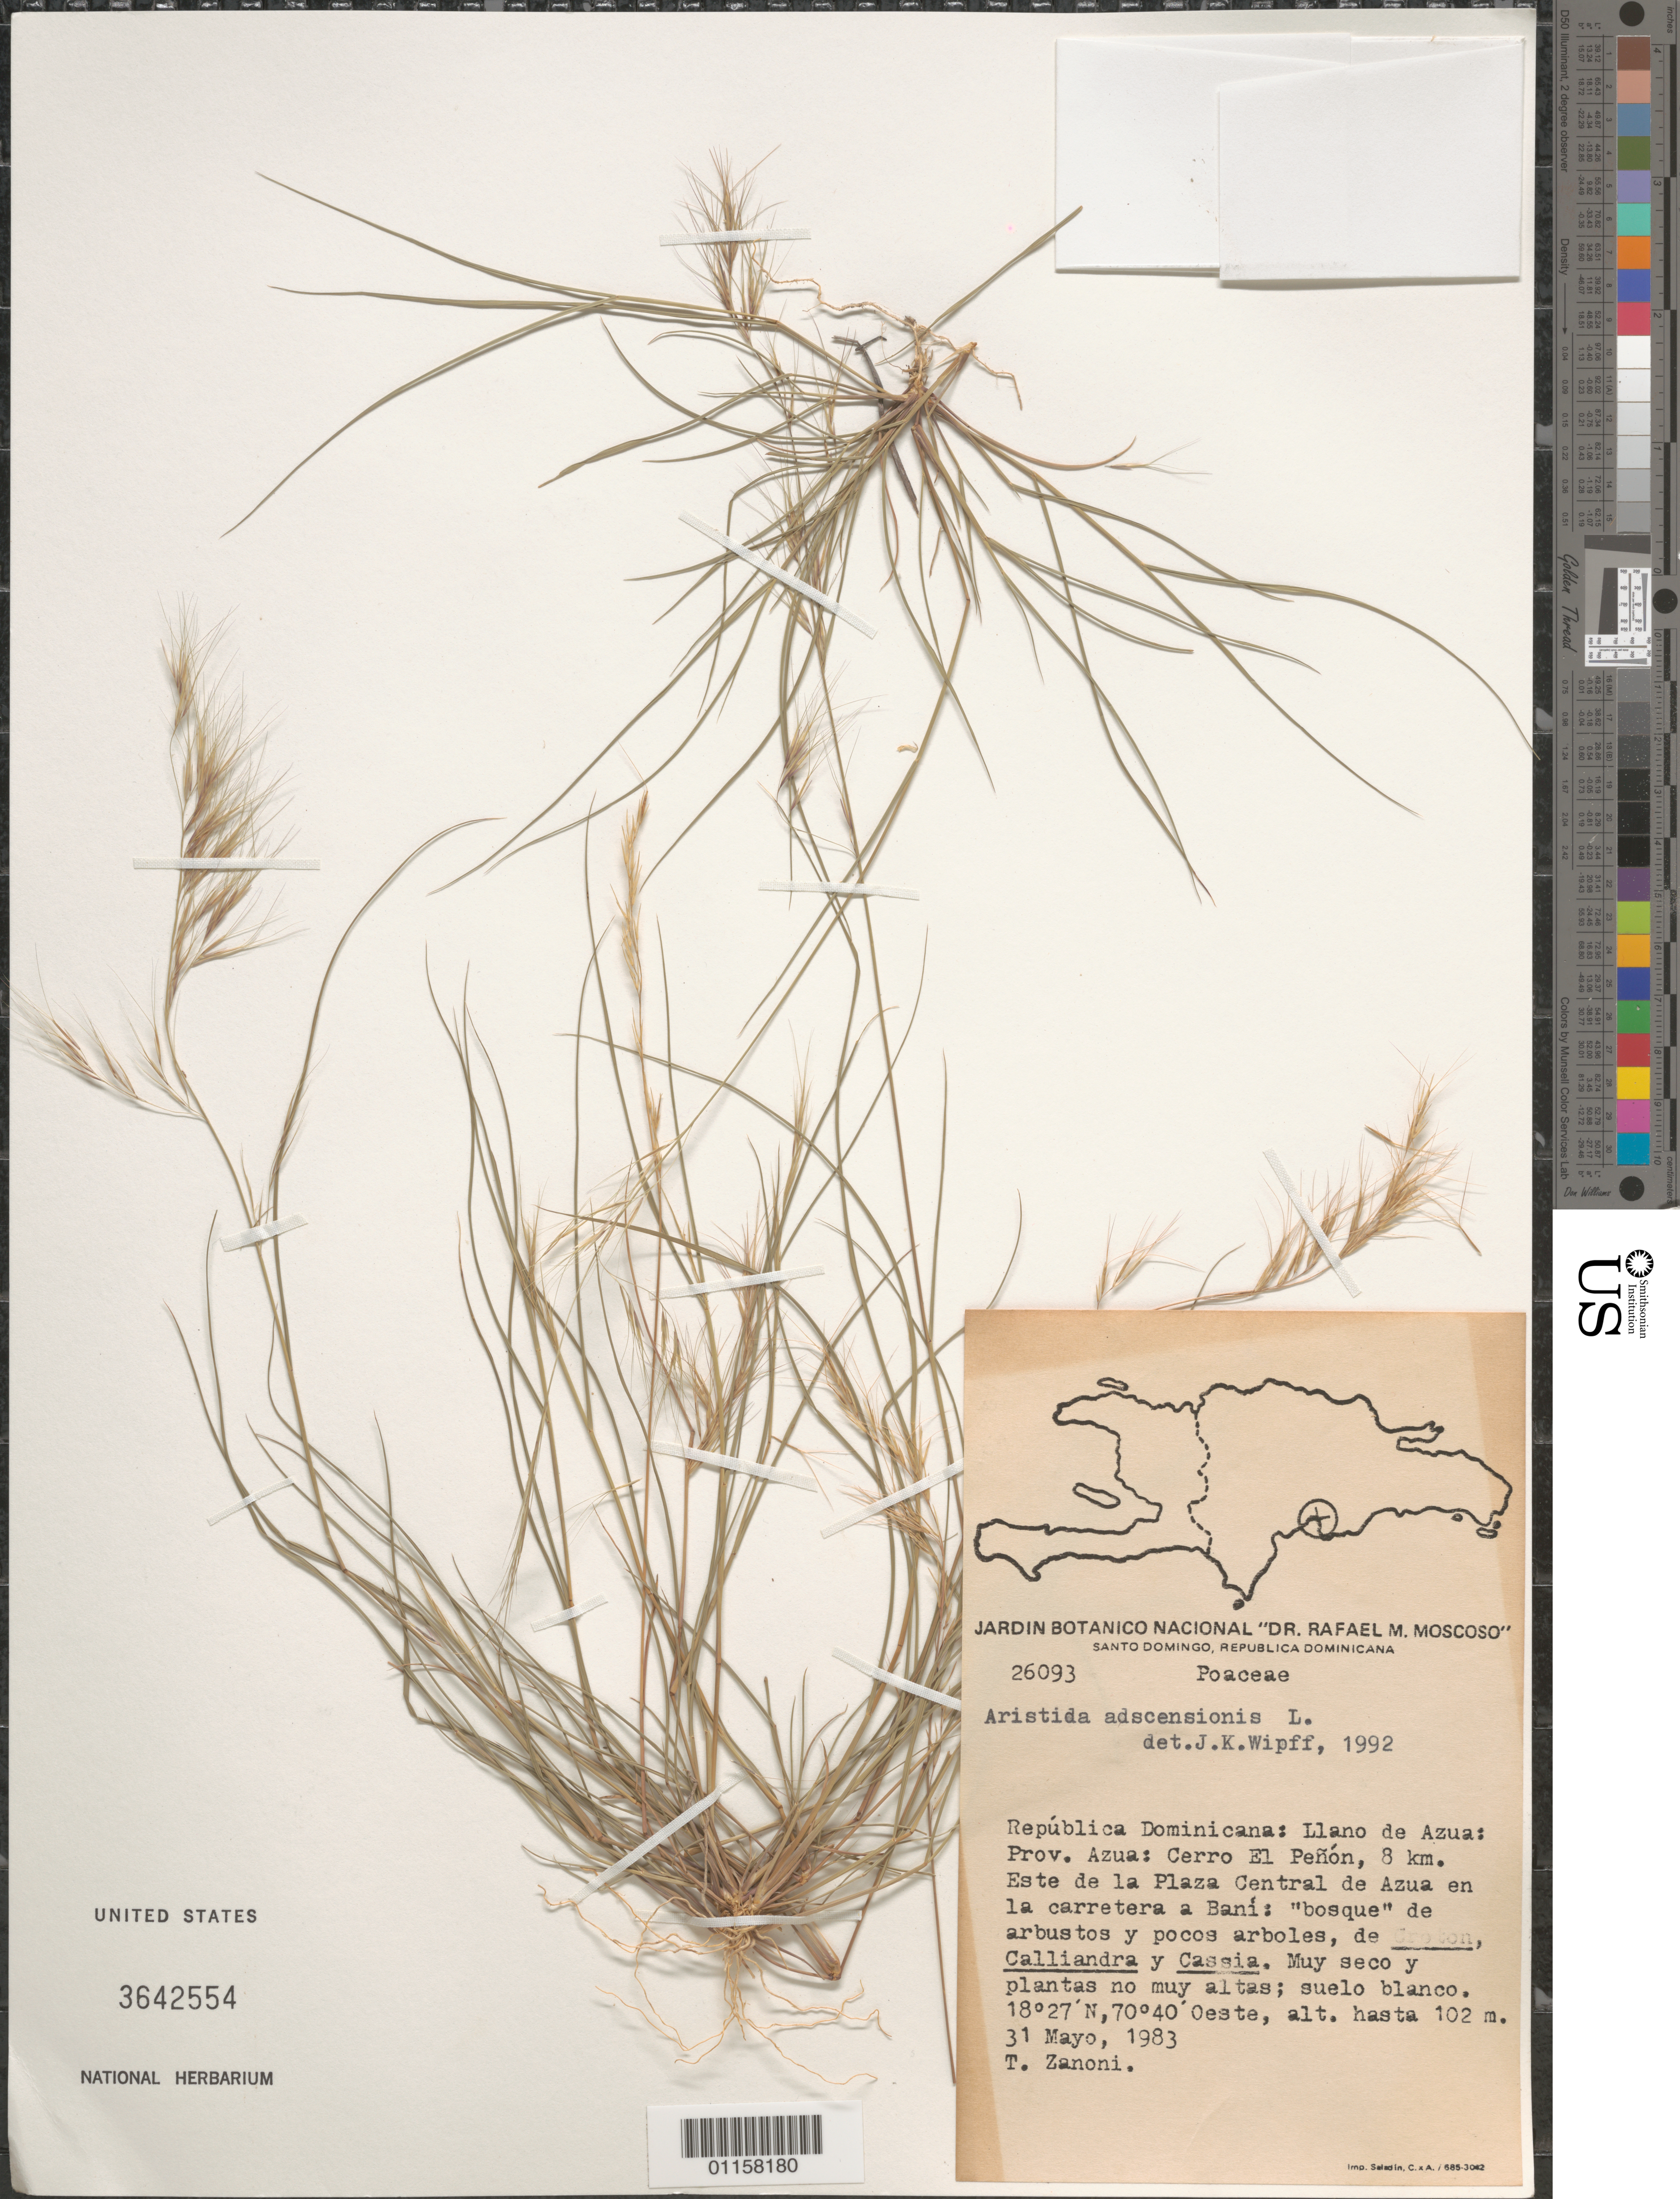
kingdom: Plantae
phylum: Tracheophyta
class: Liliopsida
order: Poales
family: Poaceae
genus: Aristida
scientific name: Aristida adscensionis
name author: L.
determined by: Wipff, J. K.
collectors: T. A. Zanoni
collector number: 26093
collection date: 1983-05-31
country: Dominican Republic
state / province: Azua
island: Hispaniola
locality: Llano de Azua, Cerro El Peñon, 8 km Este de la Plaza Central de Azua en la carretera a Baní.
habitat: "Bosque" de arbustos y pocos arboles, de Calliandra y Cassia. Muy seco y plantas no muy altas; suelo blanco.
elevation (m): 102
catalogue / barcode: US 3642554